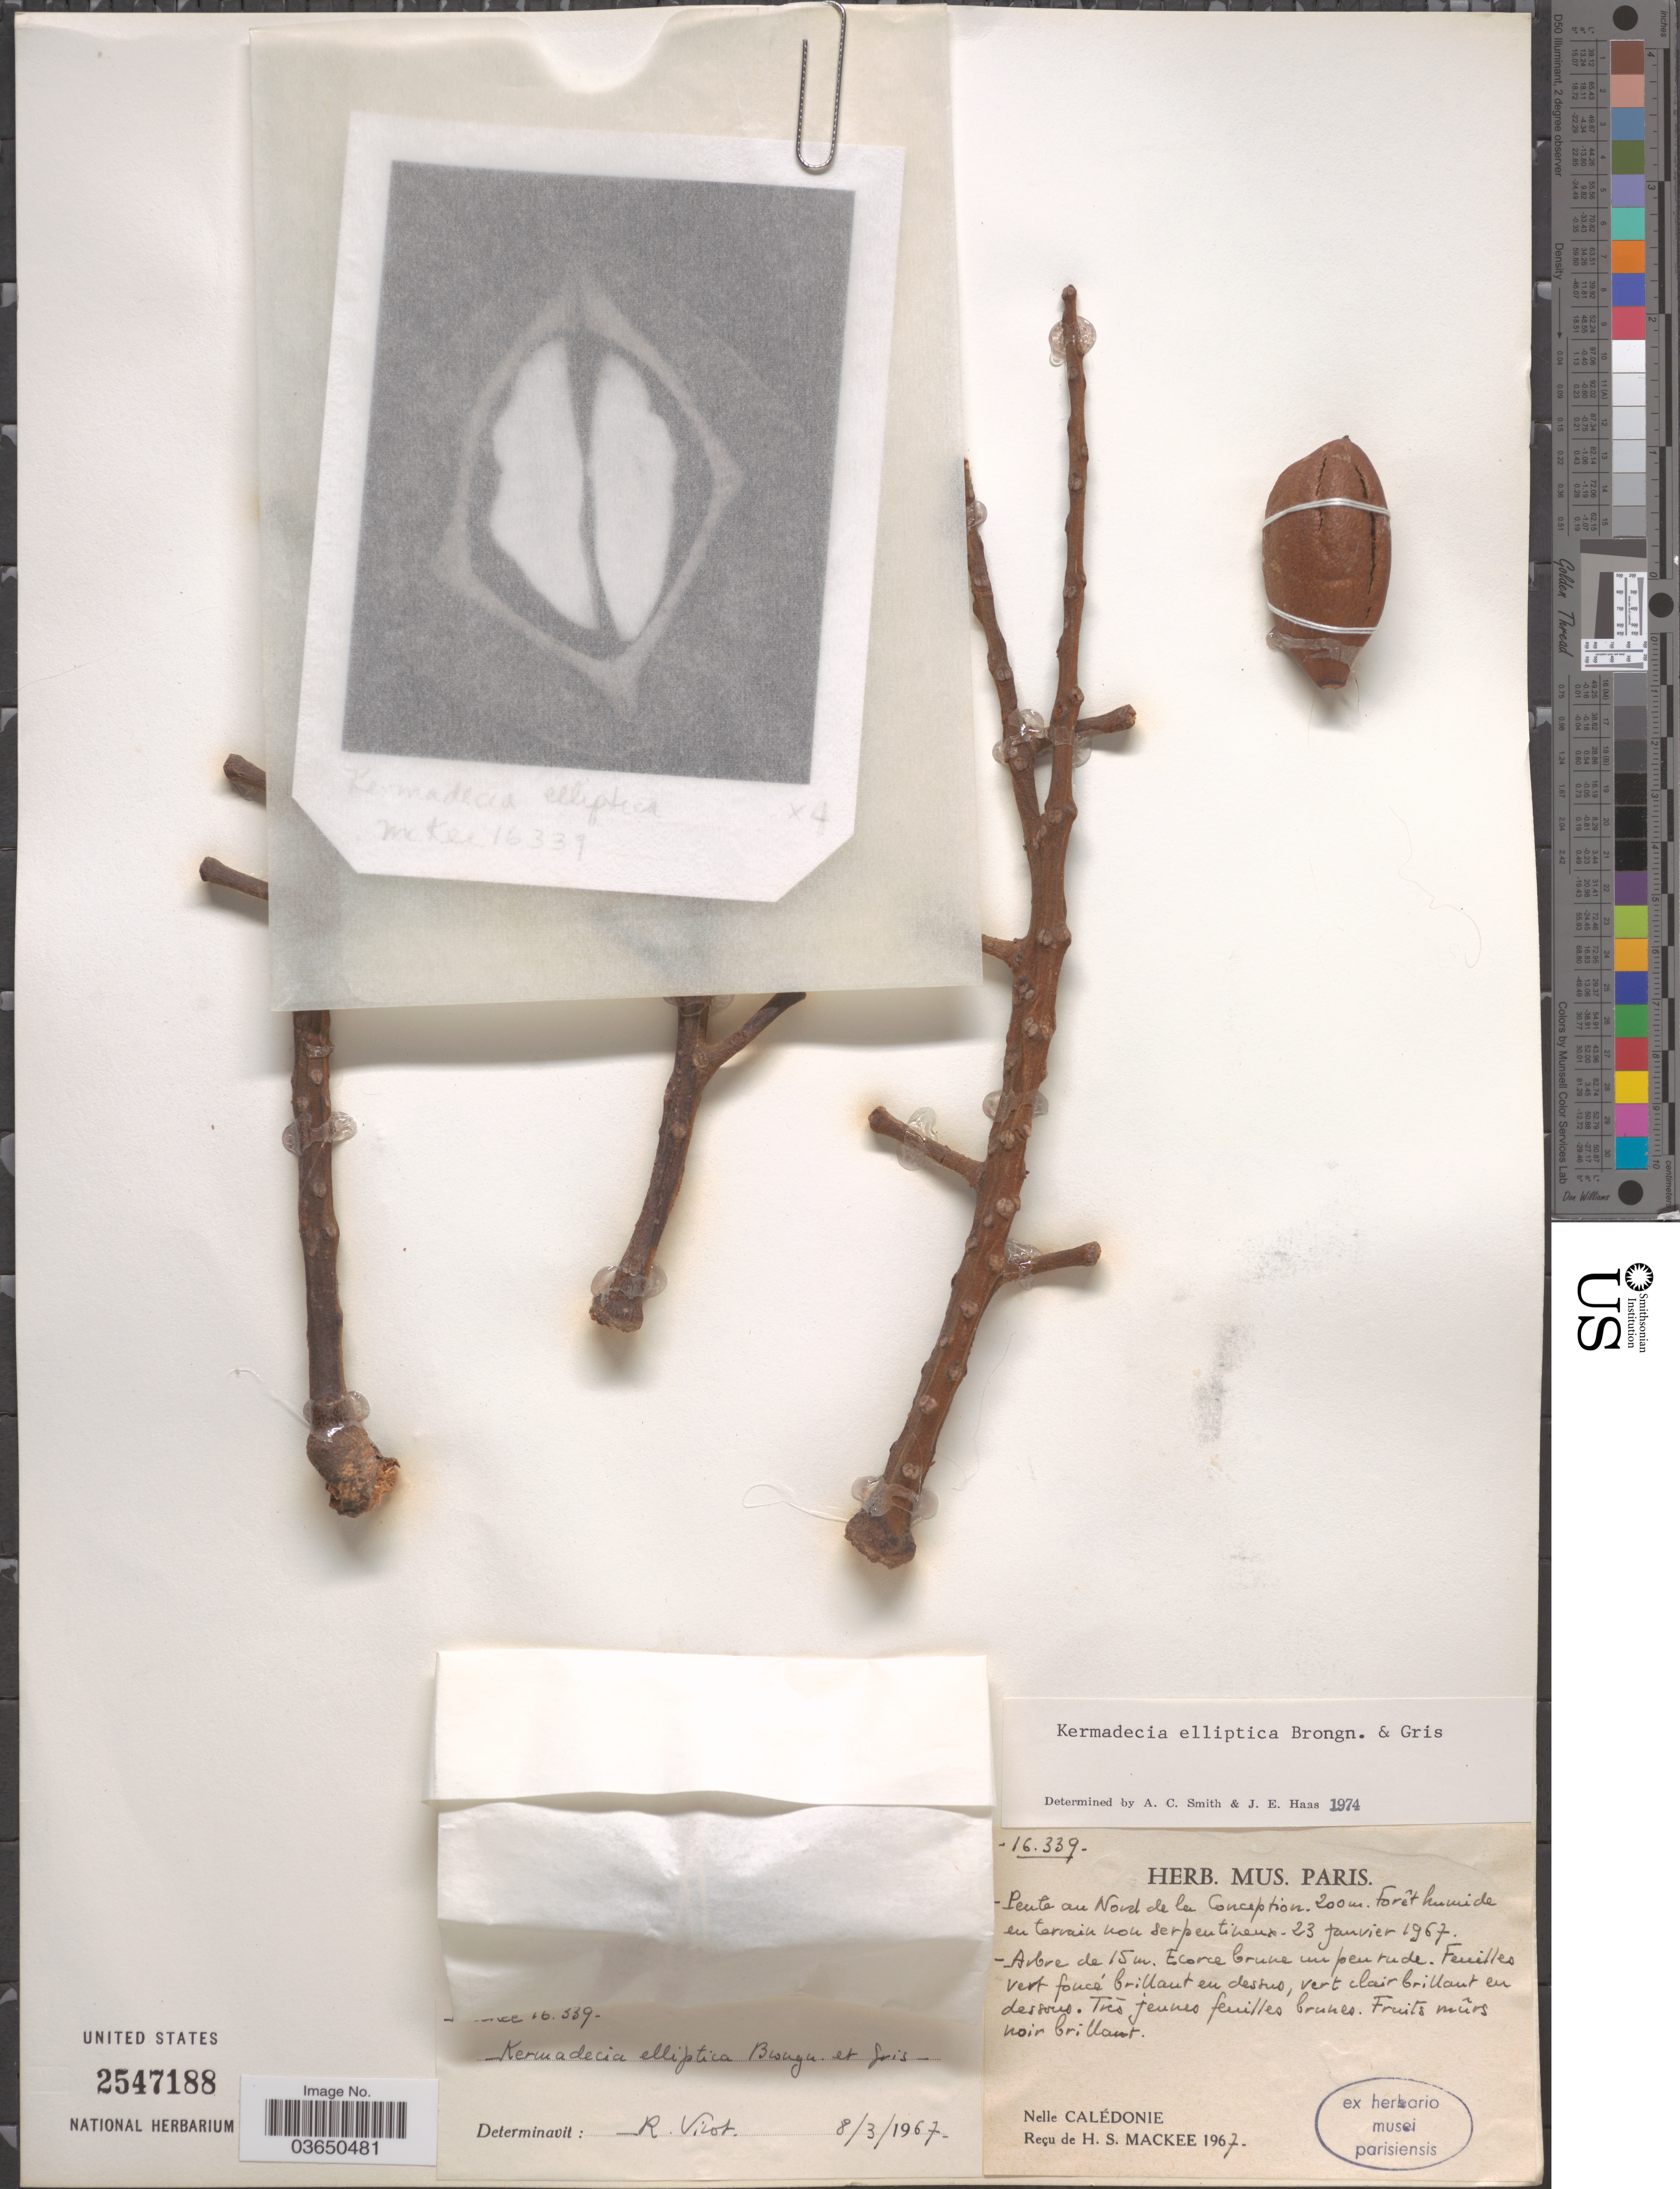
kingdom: Plantae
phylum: Tracheophyta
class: Magnoliopsida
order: Proteales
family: Proteaceae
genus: Kermadecia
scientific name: Kermadecia elliptica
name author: Brongn. & Gris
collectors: H. Mackee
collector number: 16339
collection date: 1967-01-23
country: New Caledonia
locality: Pente au Nord de la Conception.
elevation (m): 200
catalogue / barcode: US 2547188